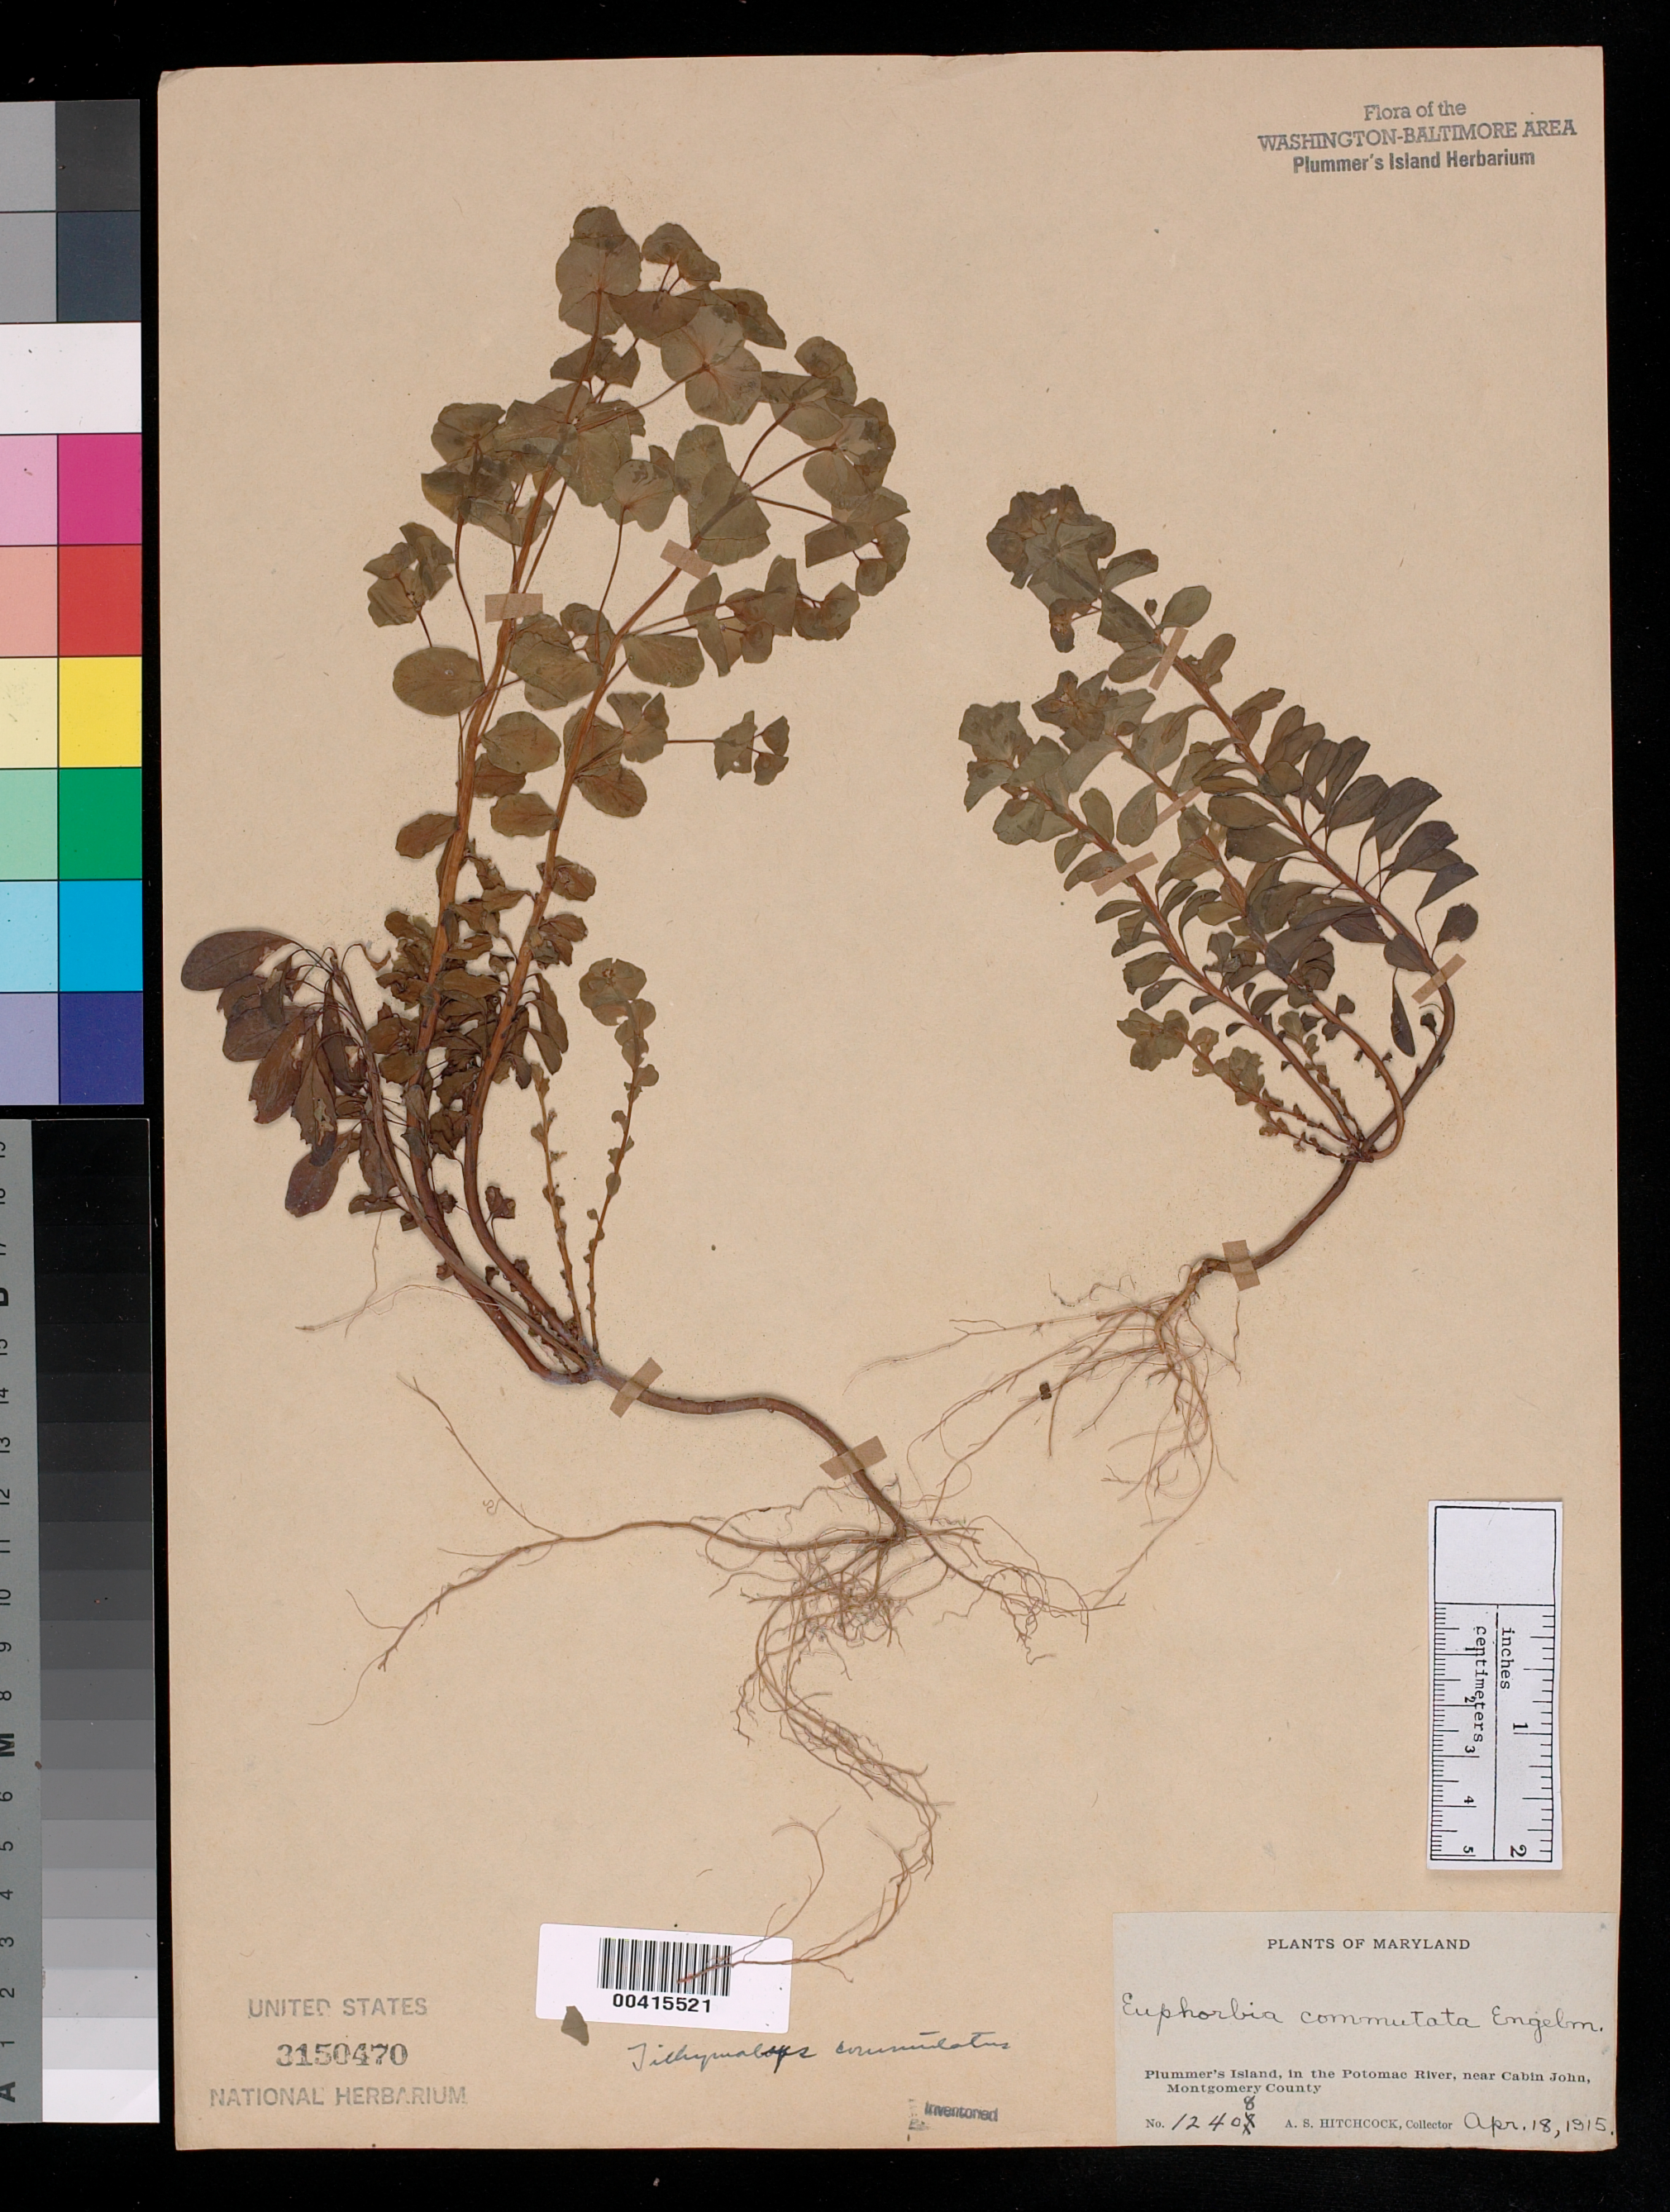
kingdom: Plantae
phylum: Tracheophyta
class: Magnoliopsida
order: Malpighiales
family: Euphorbiaceae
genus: Euphorbia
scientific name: Euphorbia commutata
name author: Engelm. ex A. Gray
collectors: A. S. Hitchcock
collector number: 12408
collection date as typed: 18 Apr 1915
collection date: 1915-04-18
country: United States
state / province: Maryland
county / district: Montgomery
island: Plummers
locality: Plummer's Island C. & O. Canal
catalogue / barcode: US 3150470